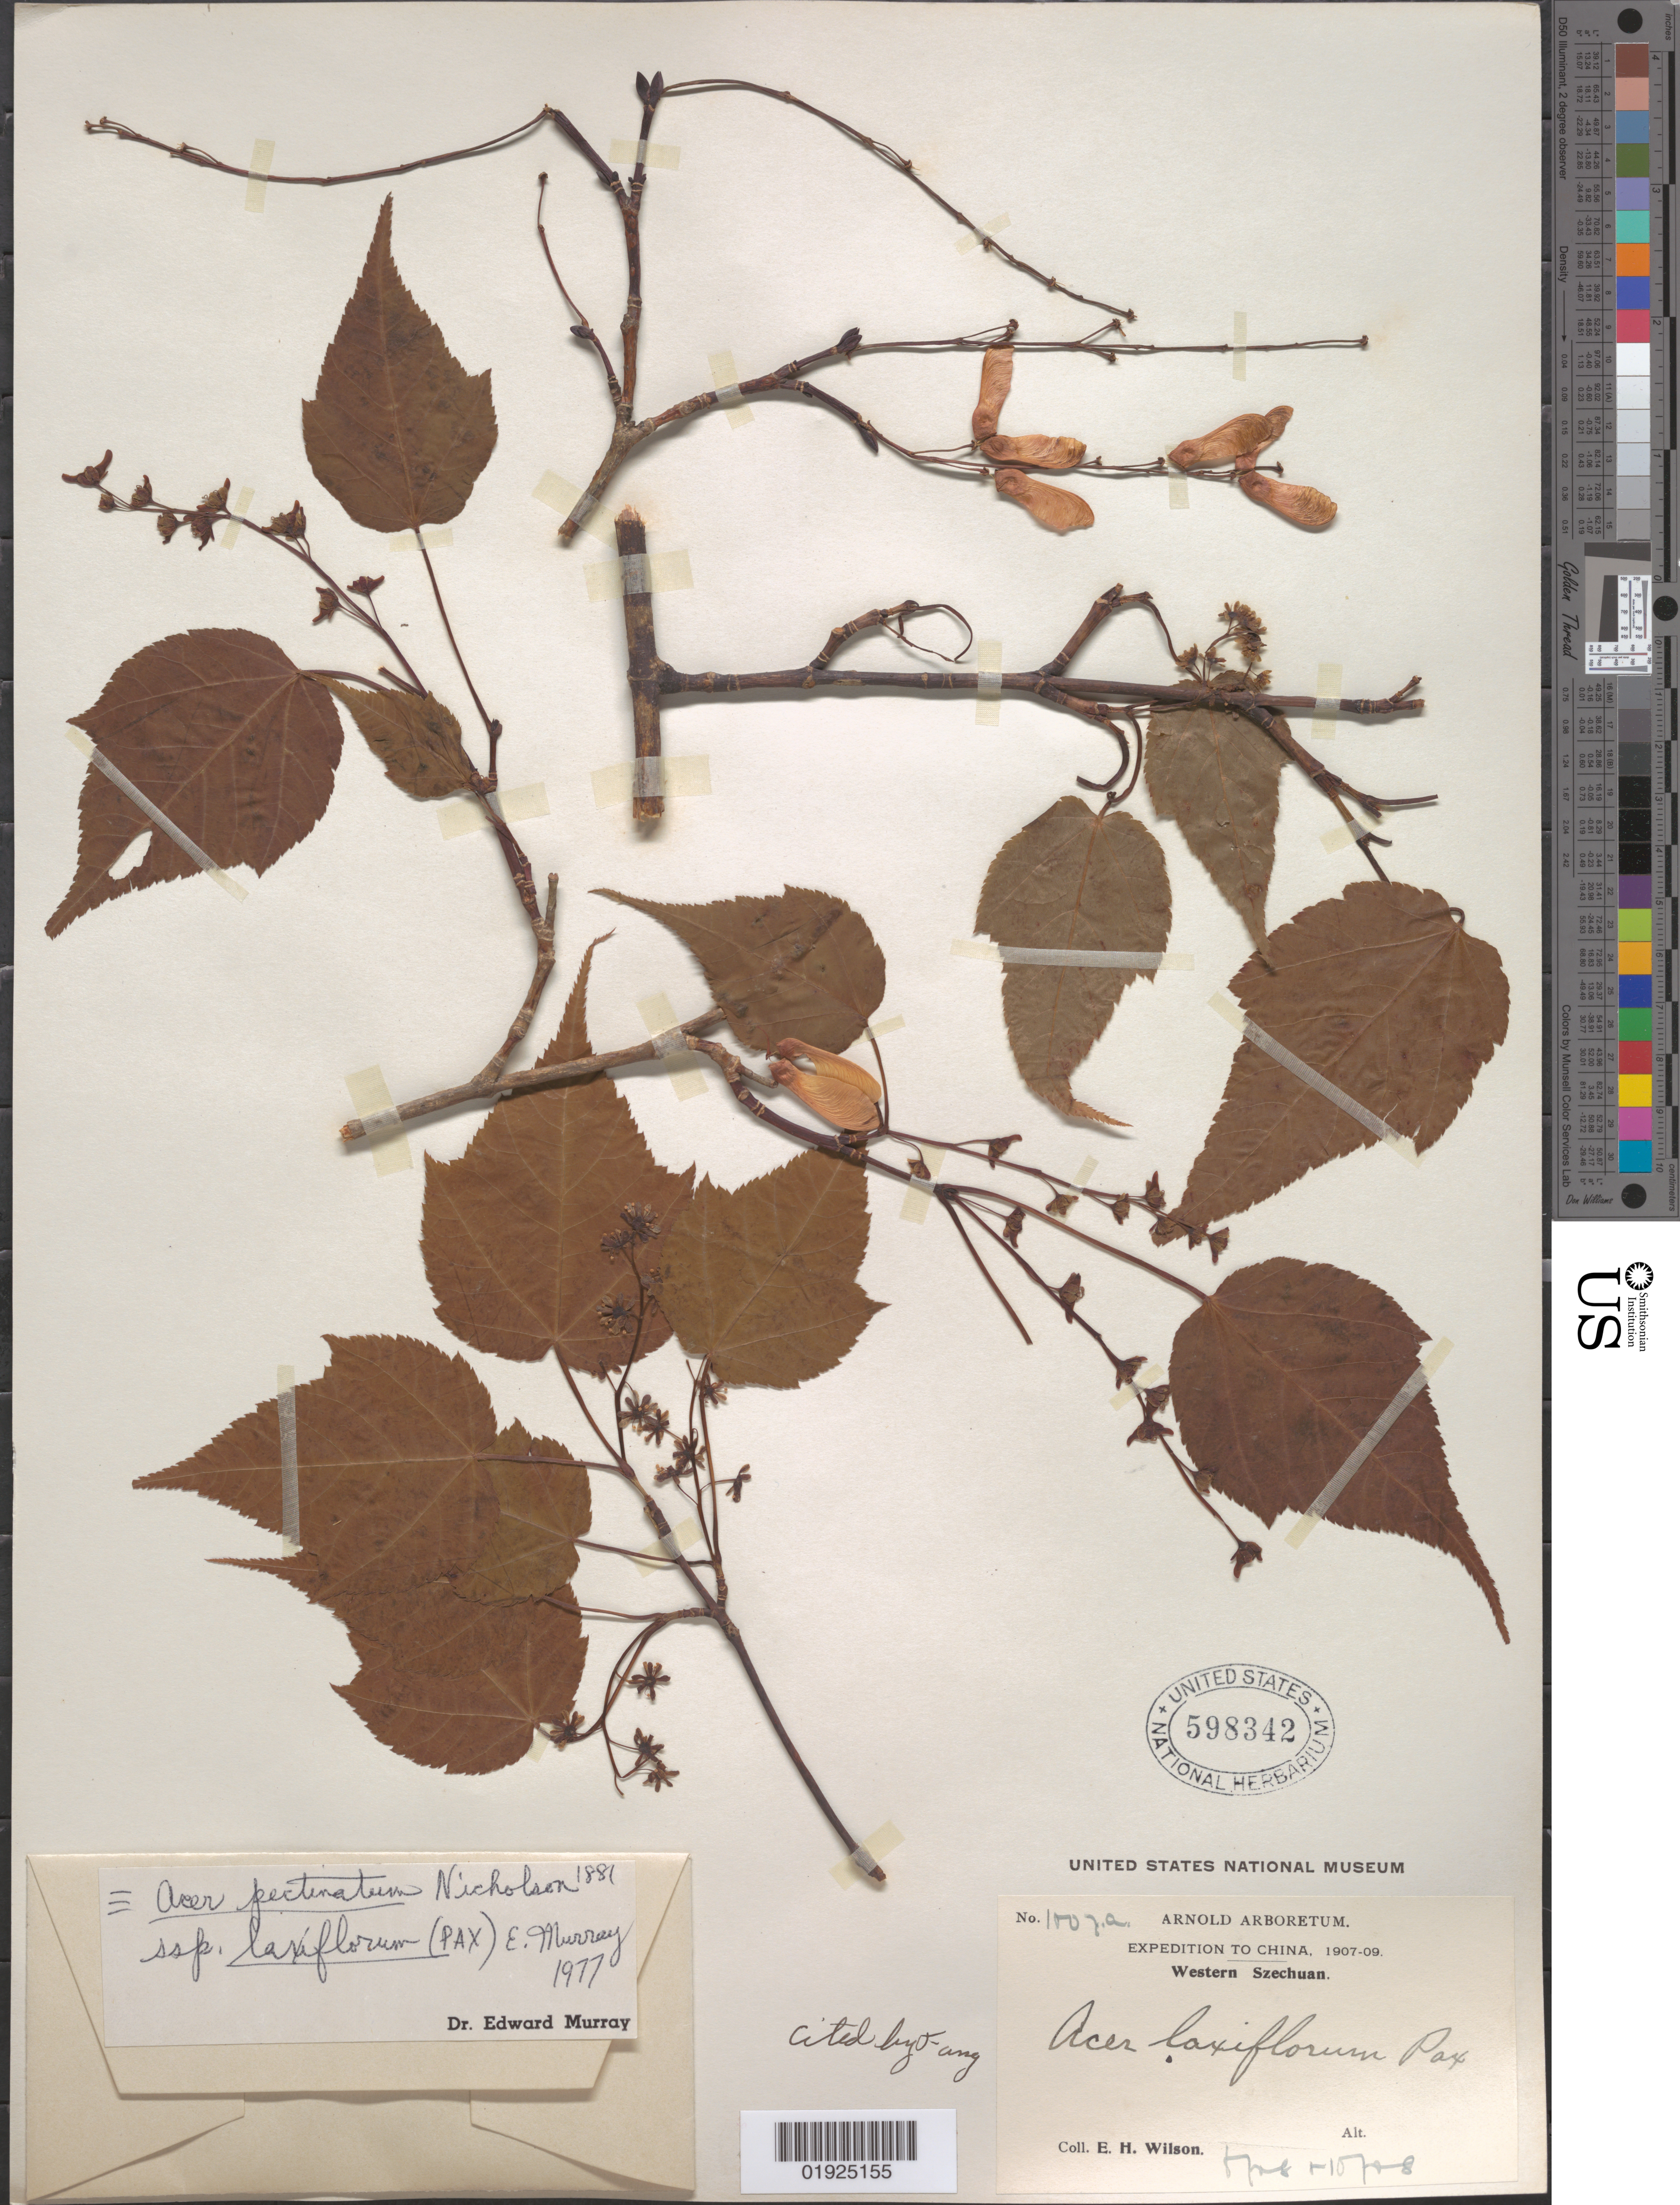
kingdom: Plantae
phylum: Tracheophyta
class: Magnoliopsida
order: Sapindales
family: Sapindaceae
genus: Acer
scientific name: Acer pectinatum subsp. laxiflorum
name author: (Pax) A.E. Murray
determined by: Murray, Edward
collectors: E. H. Wilson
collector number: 1007a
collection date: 1908-07/1908-10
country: China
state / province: Sichuan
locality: Western Szechuan [Sichuan]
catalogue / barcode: US 598342